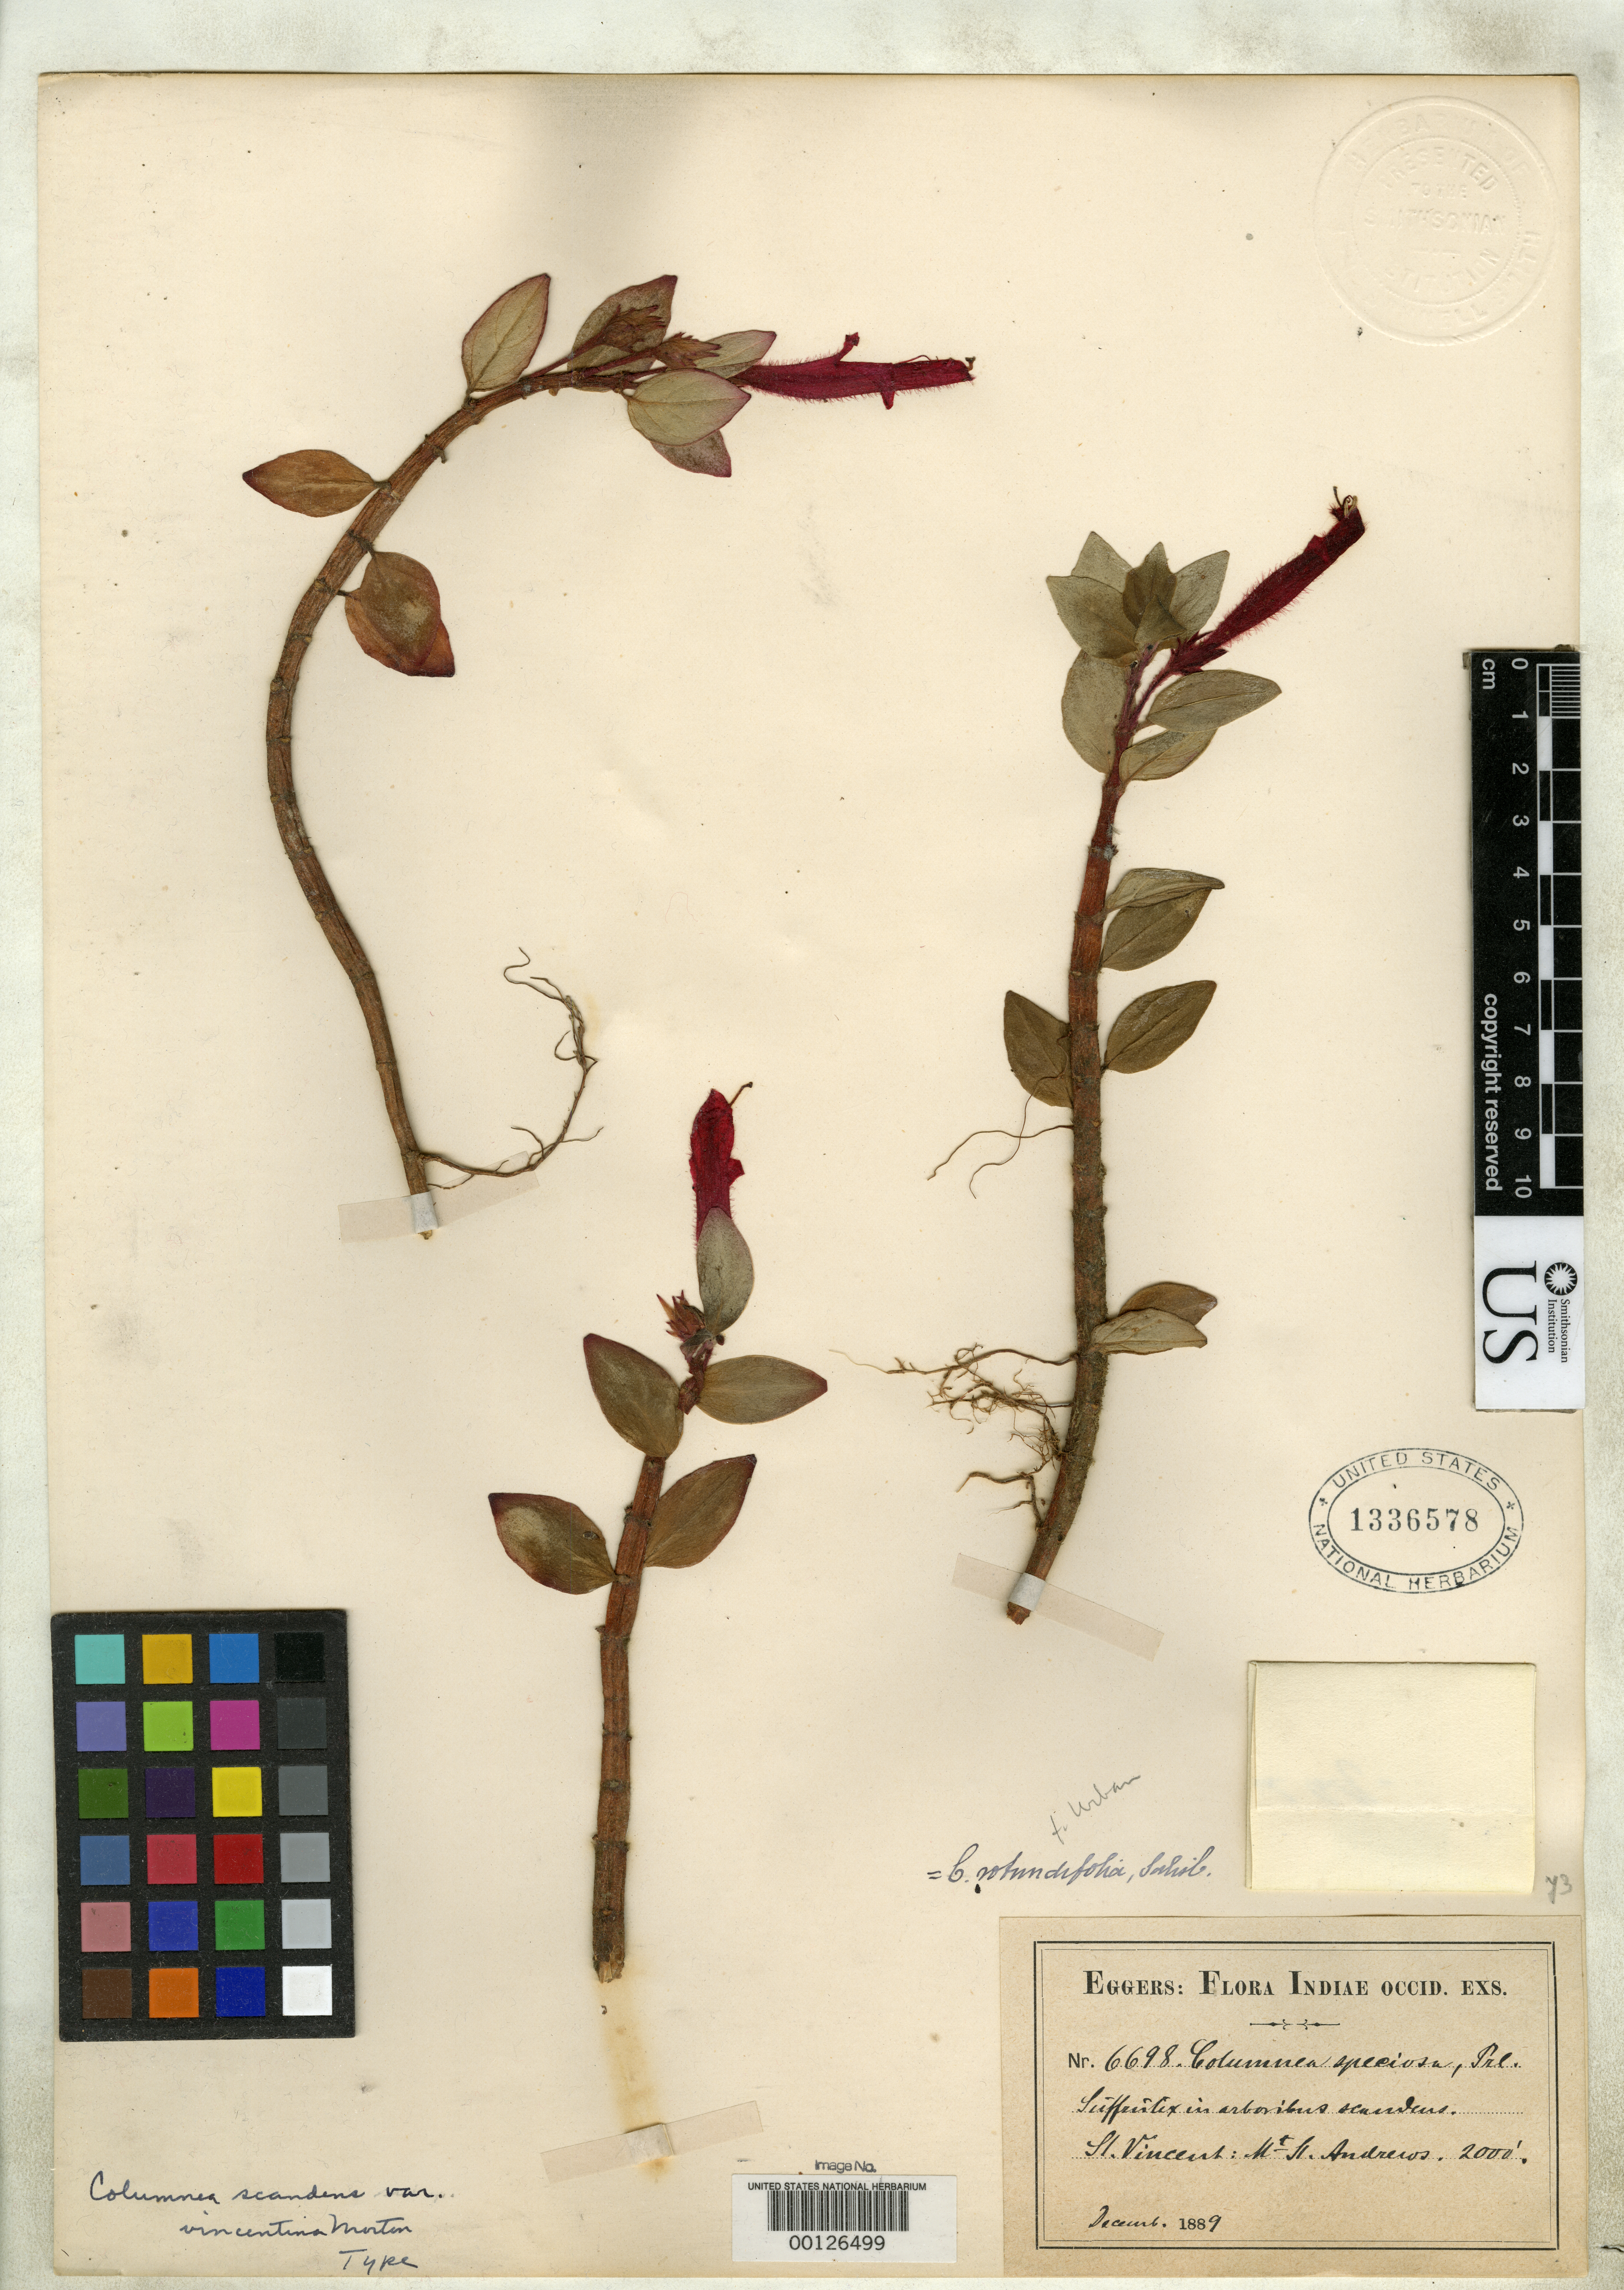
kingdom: Plantae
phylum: Tracheophyta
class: Magnoliopsida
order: Lamiales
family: Gesneriaceae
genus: Columnea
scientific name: Columnea scandens var. vincentina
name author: C.V. Morton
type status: Holotype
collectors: H. F. A. von Eggers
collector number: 6698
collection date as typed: Dec 1889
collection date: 1889-12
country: St. Vincent - Grenadines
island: St. Vincent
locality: Mt. St. Andrews.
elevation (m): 610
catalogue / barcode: US 1336578